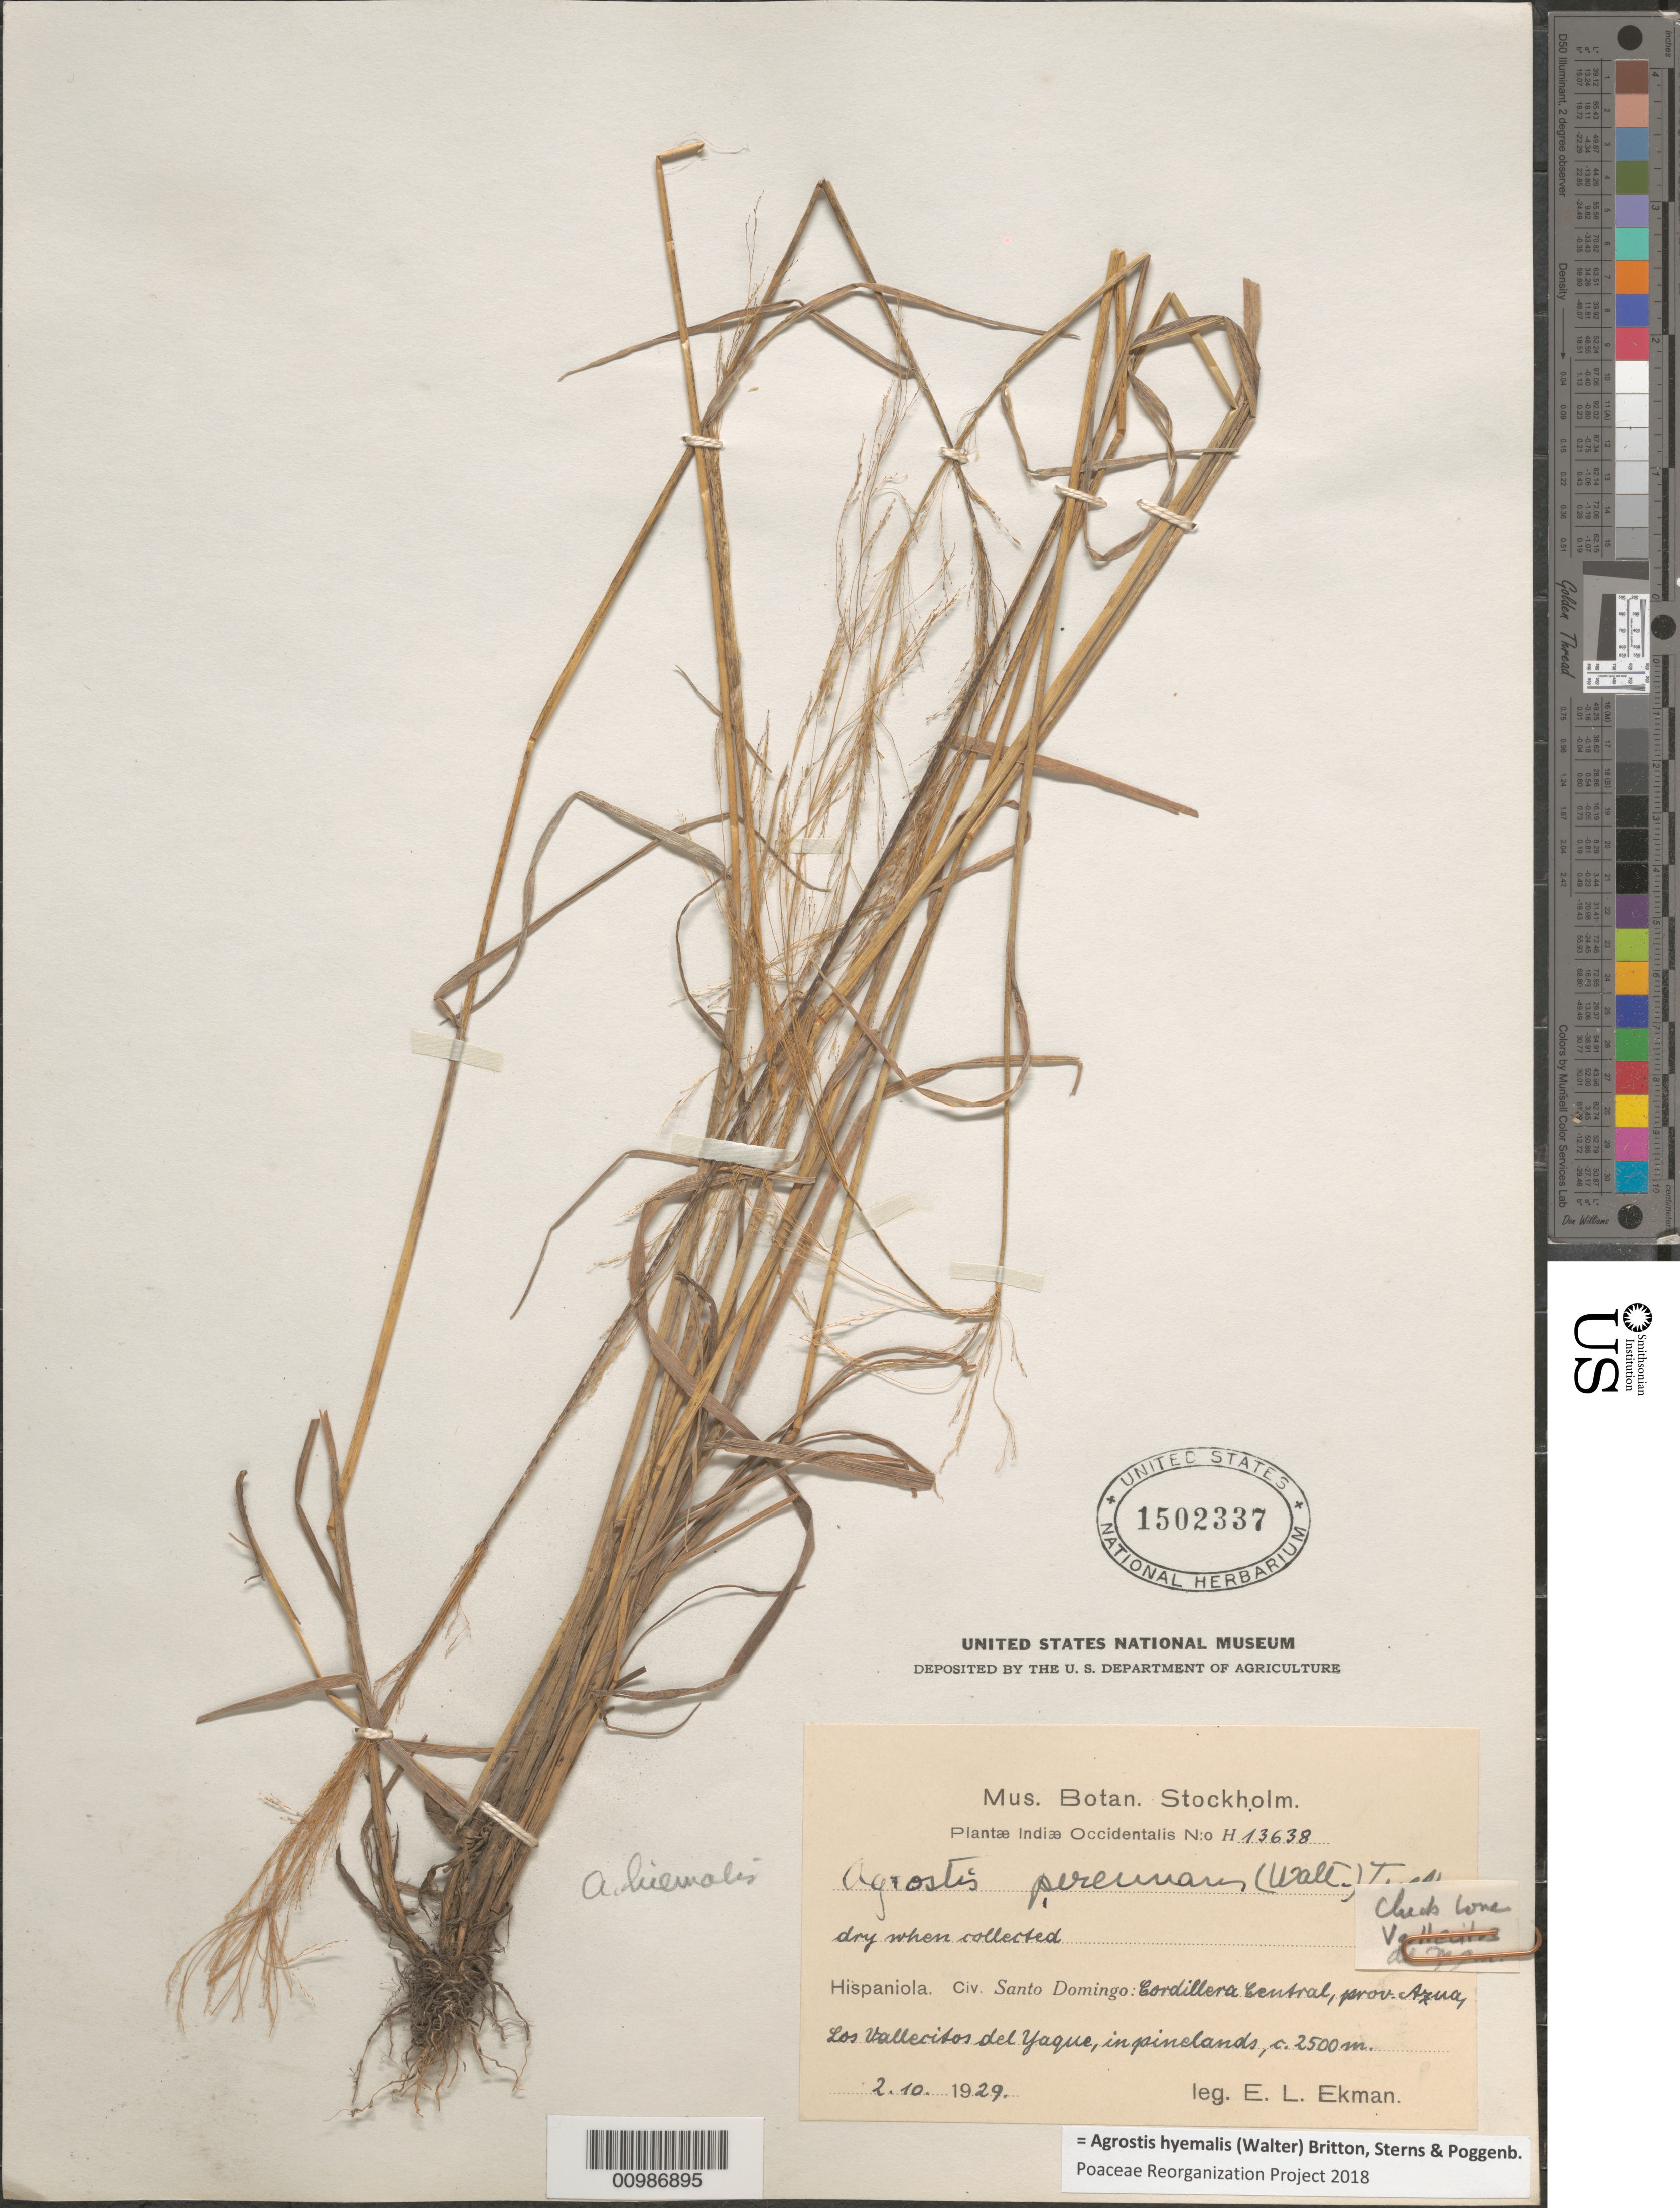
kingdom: Plantae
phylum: Tracheophyta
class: Liliopsida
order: Poales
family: Poaceae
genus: Agrostis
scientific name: Agrostis hyemalis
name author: (Walter) Britton et al.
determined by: Poaceae Reorganization Project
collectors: E. L. Ekman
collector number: H 13638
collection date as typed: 10 Feb 1929 or 02 Oct 1929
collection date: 1929-02-10 or 1929-10-02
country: Dominican Republic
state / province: Azua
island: Hispaniola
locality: Cordillera Central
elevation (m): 2500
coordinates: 0 N, 0 E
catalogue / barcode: US 1502337